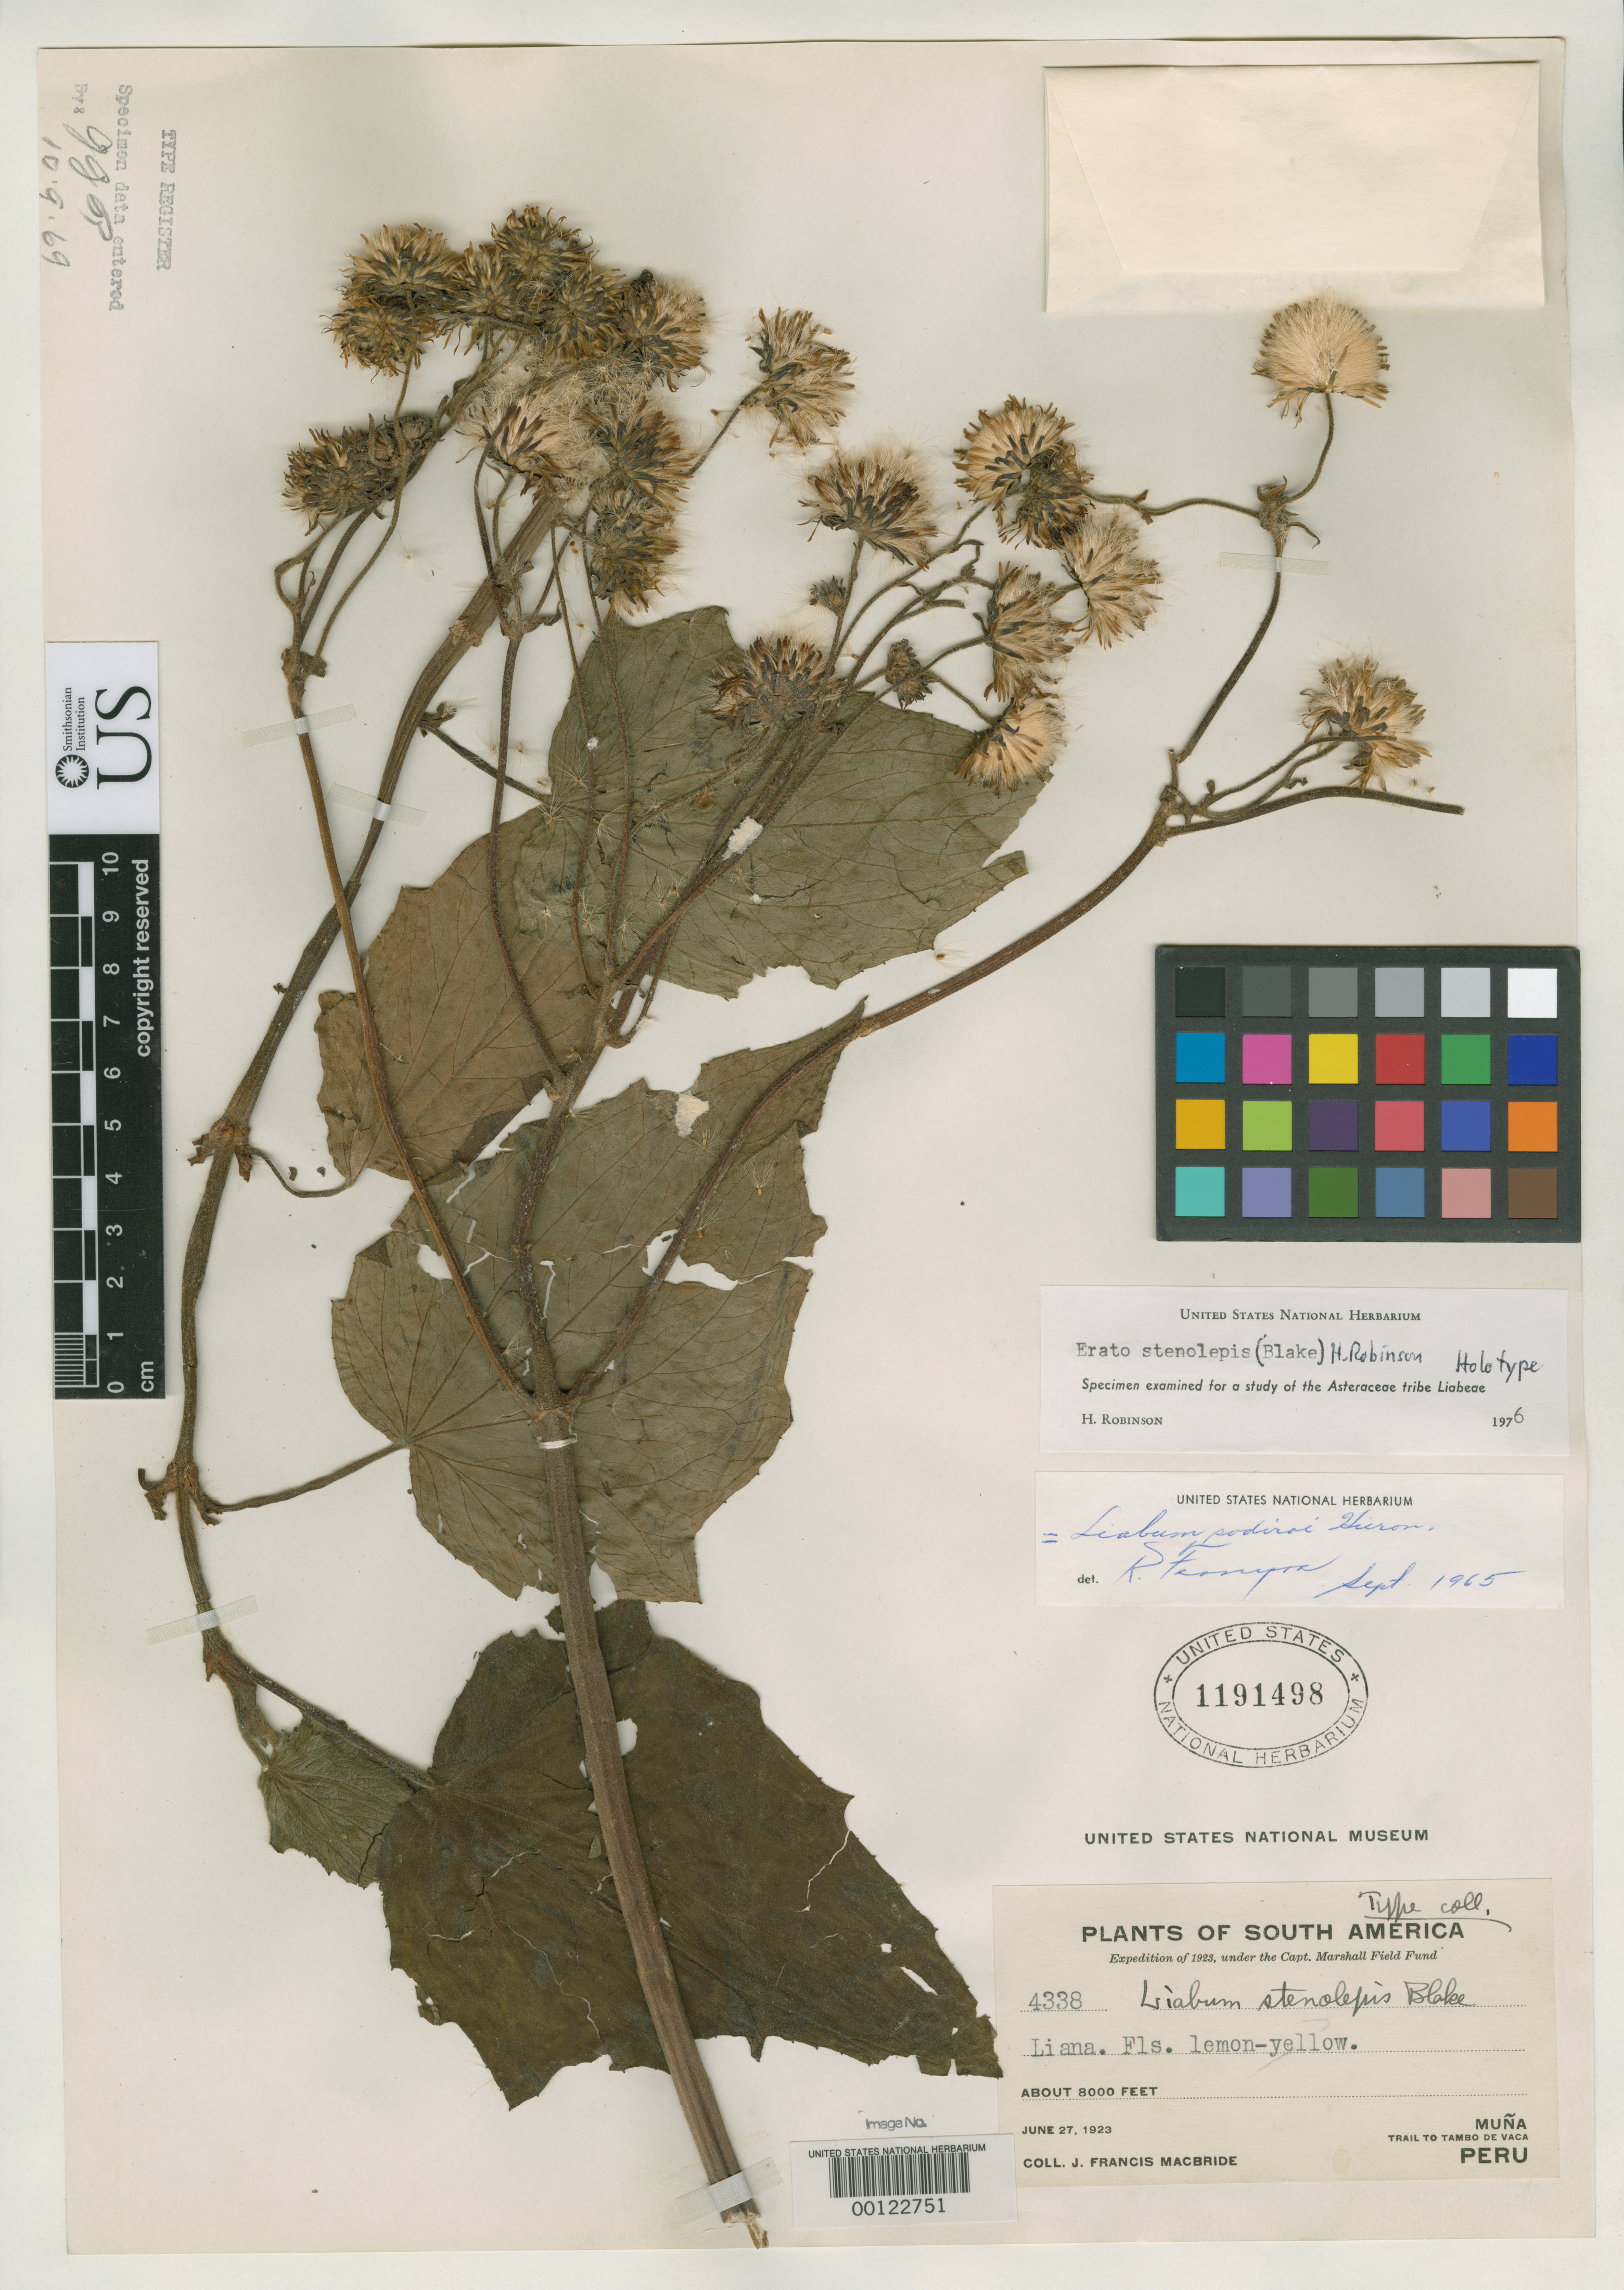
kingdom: Plantae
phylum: Tracheophyta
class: Magnoliopsida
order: Asterales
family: Asteraceae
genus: Liabum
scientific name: Liabum stenolepis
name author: S.F. Blake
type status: Isotype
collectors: J. F. Macbride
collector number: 4338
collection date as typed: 27 Jun 1923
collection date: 1923-06-27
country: Peru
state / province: Huánuco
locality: Muña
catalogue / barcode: US 1191498